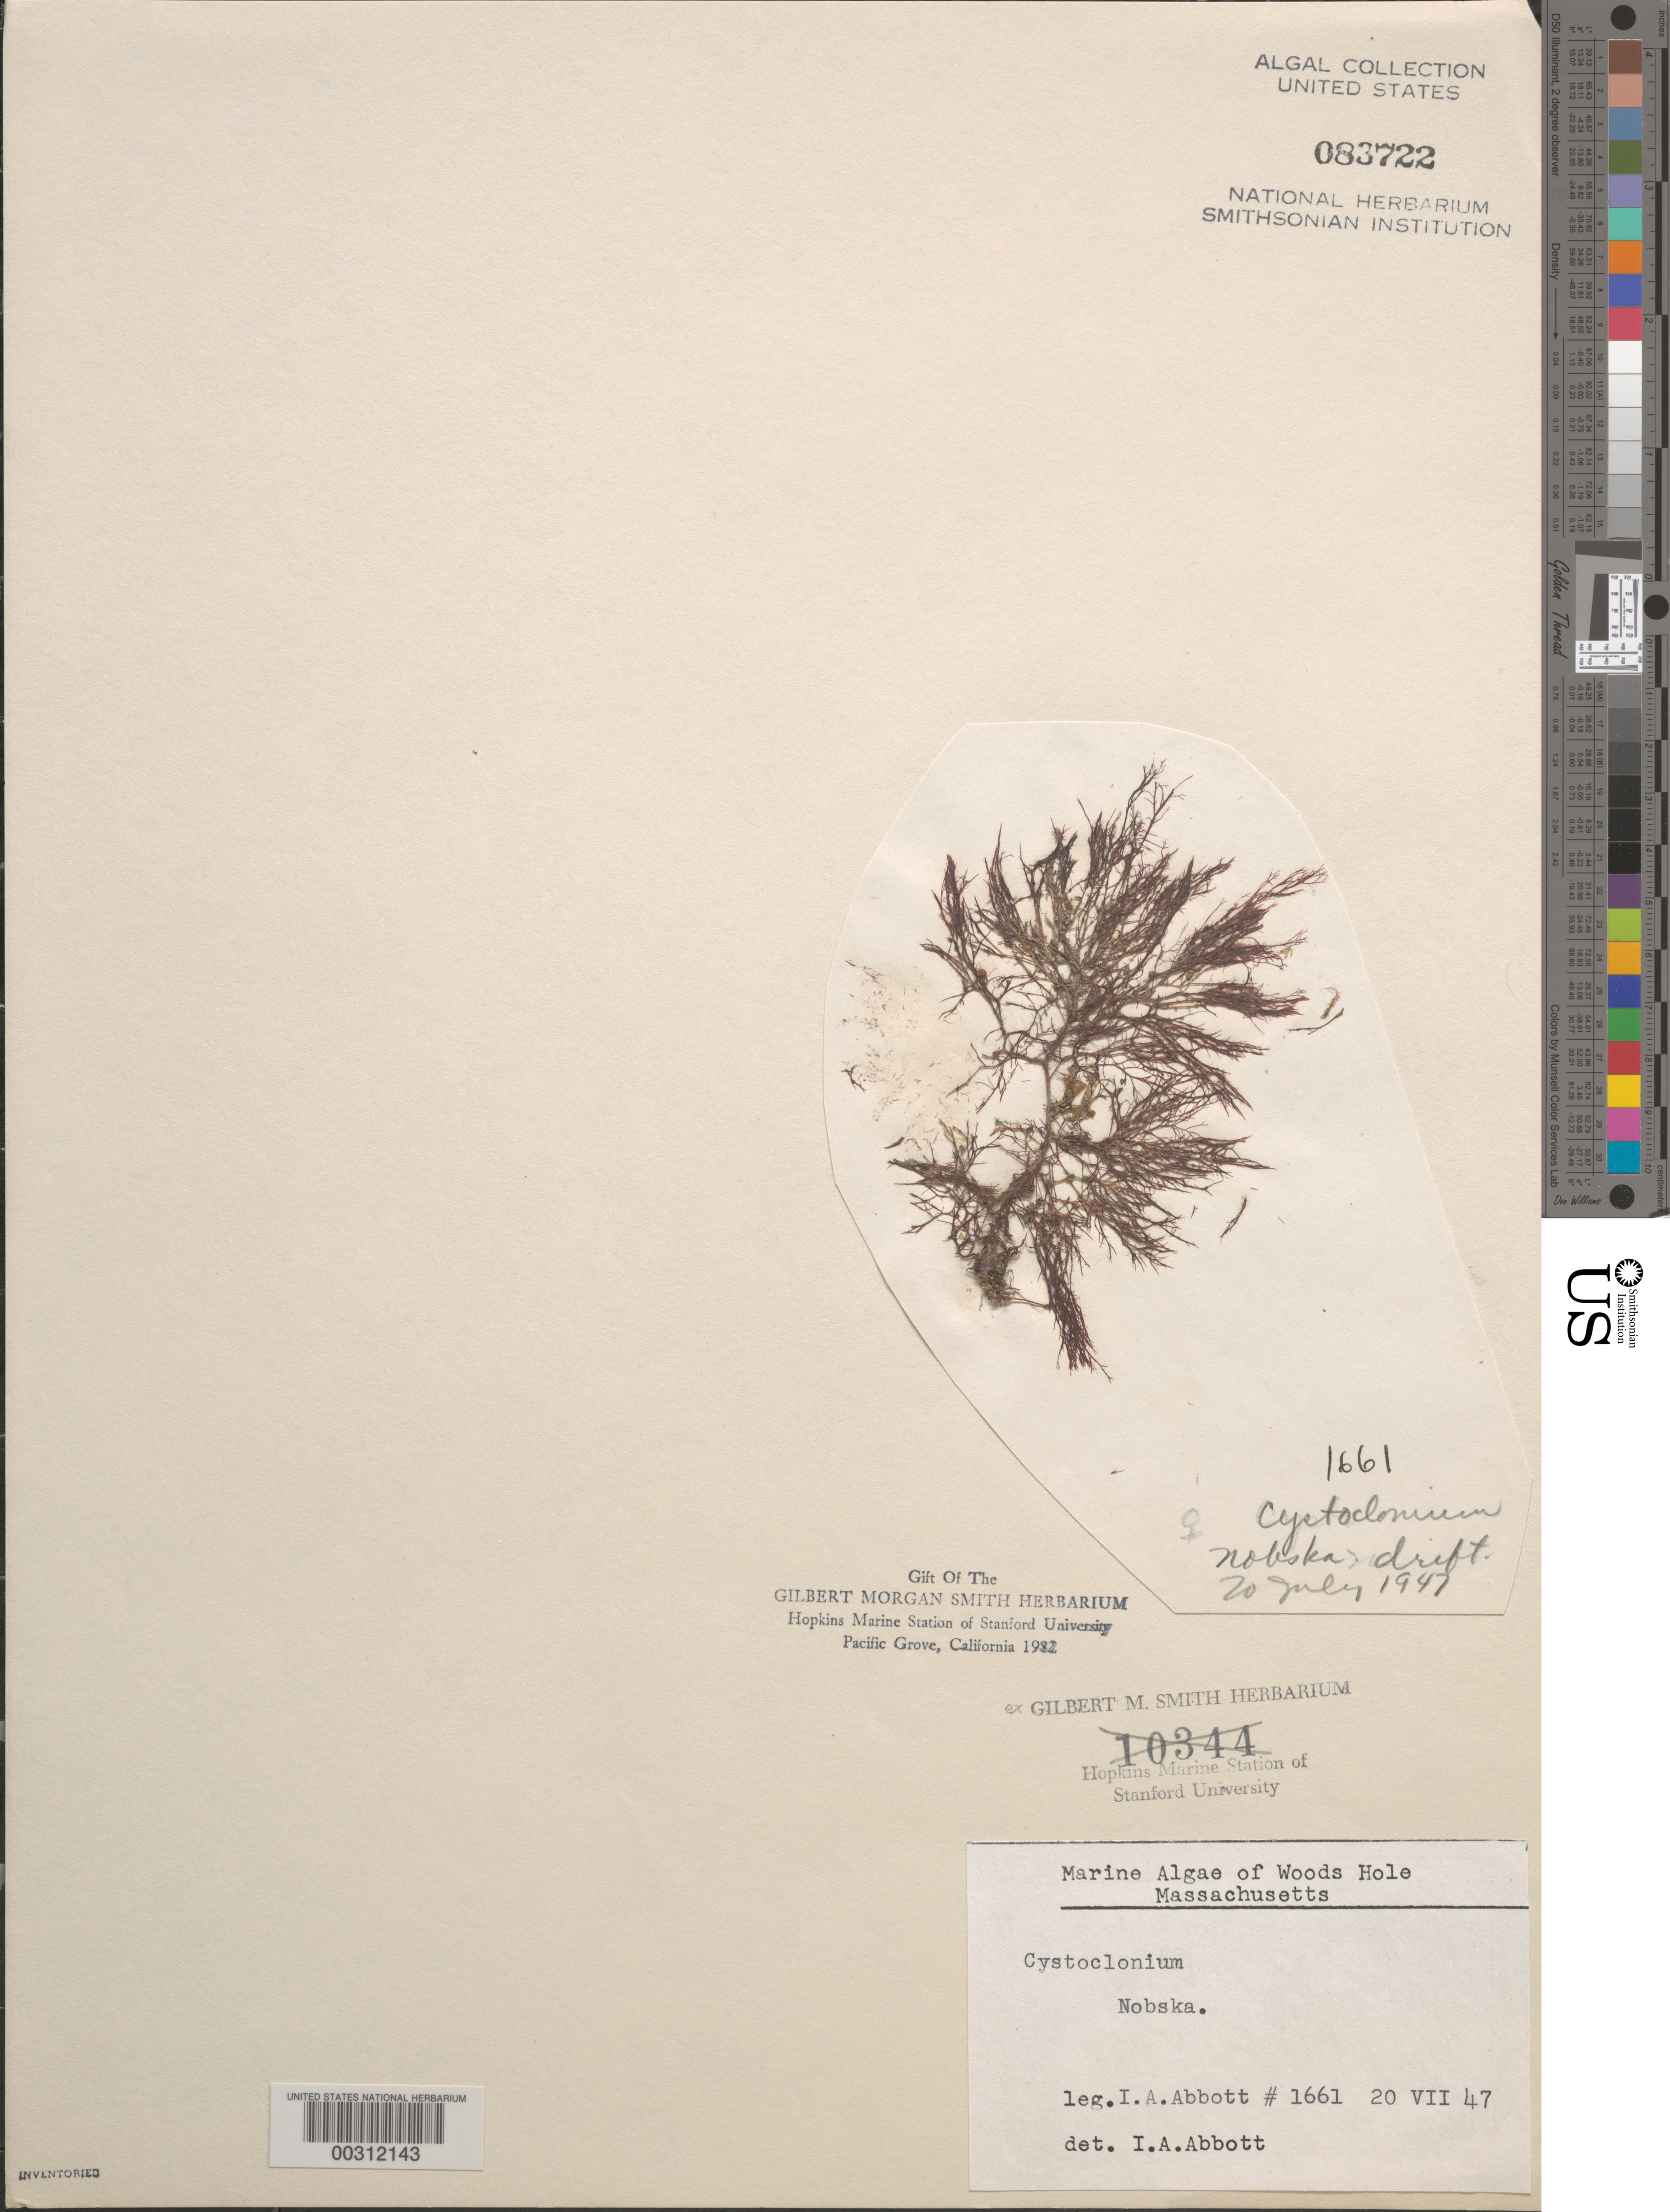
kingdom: Plantae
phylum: Rhodophyta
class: Florideophyceae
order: Gigartinales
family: Cystocloniaceae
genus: Cystoclonium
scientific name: Cystoclonium sp.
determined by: Abbott, Isabella A.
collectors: I. A. Abbott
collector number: IAA 1661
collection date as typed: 20 Jul 1947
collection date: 1947-07-20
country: United States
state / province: Massachusetts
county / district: Barnstable County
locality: Woods Hole, Nobska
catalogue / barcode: US 83722